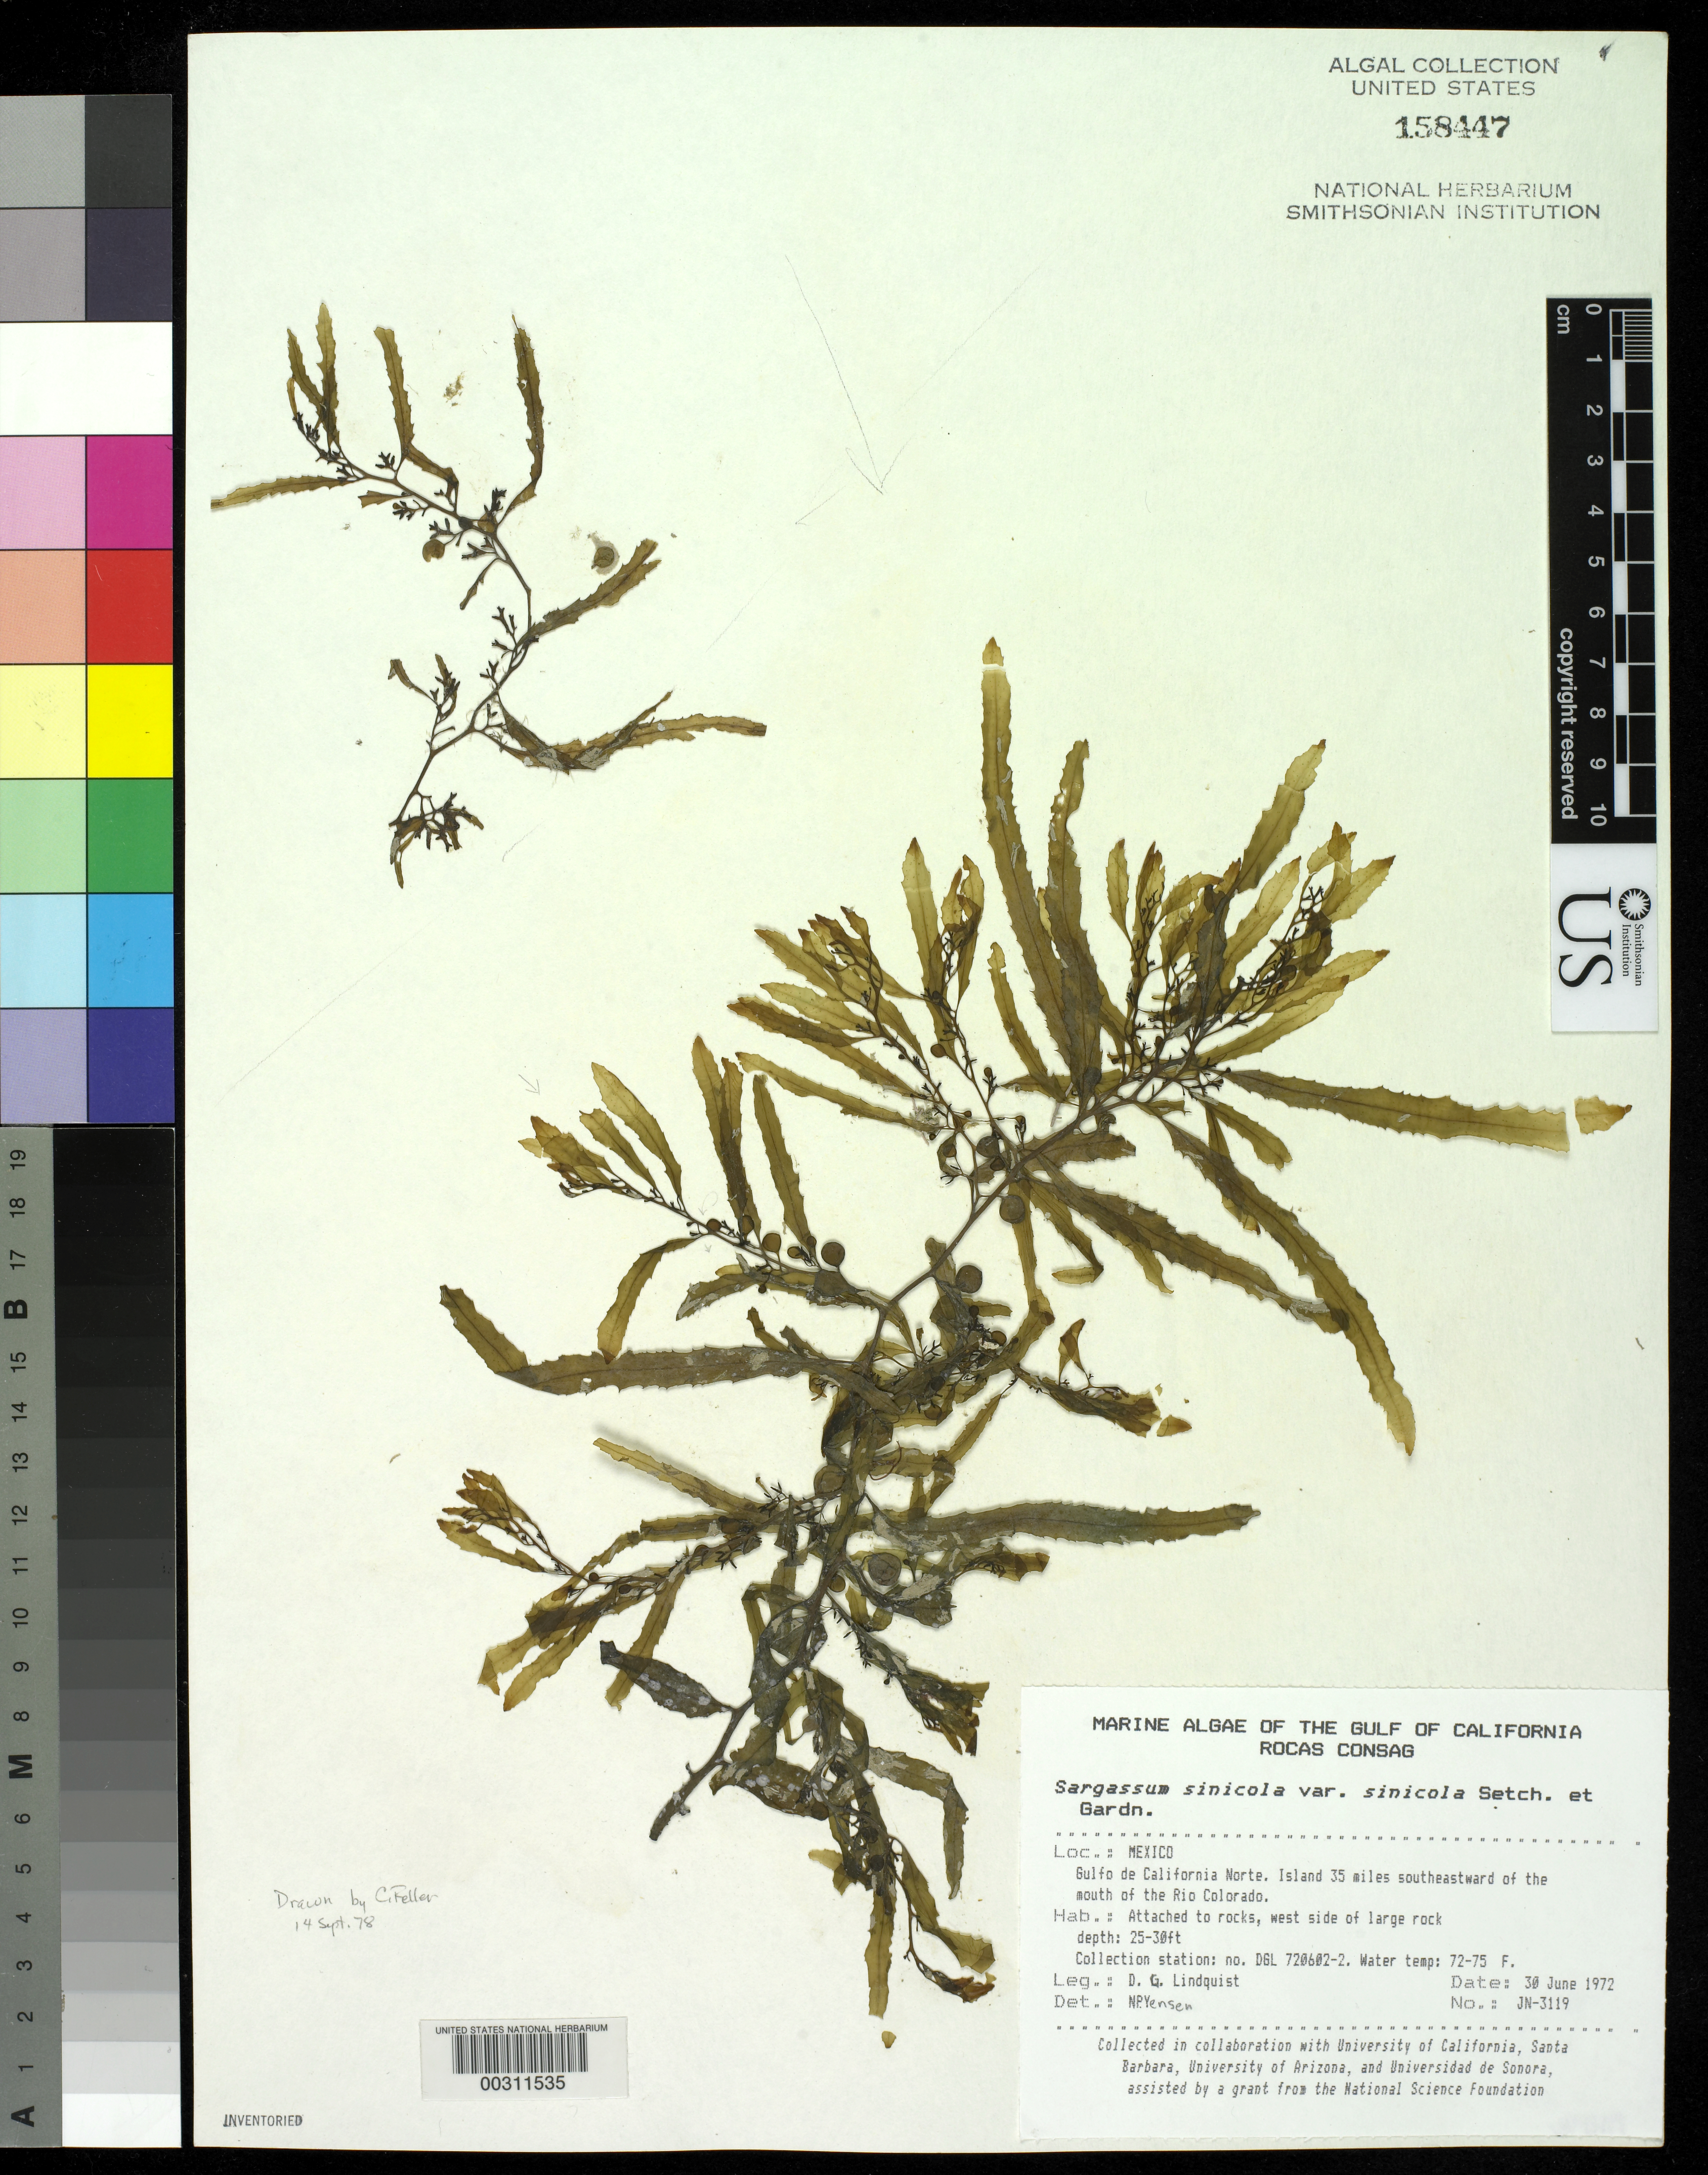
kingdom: Chromista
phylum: Ochrophyta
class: Phaeophyceae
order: Fucales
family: Sargassaceae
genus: Sargassum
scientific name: Sargassum sinicola var. sinicola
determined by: Yensen, N. P.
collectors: D. Lindquist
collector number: Jn-3119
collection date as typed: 30 Jun 1972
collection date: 1972-06-30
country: Mexico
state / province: Baja California Norte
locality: Rocas Consag, 35 miles southeast of Rio Colorado mouth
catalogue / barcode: US 158447